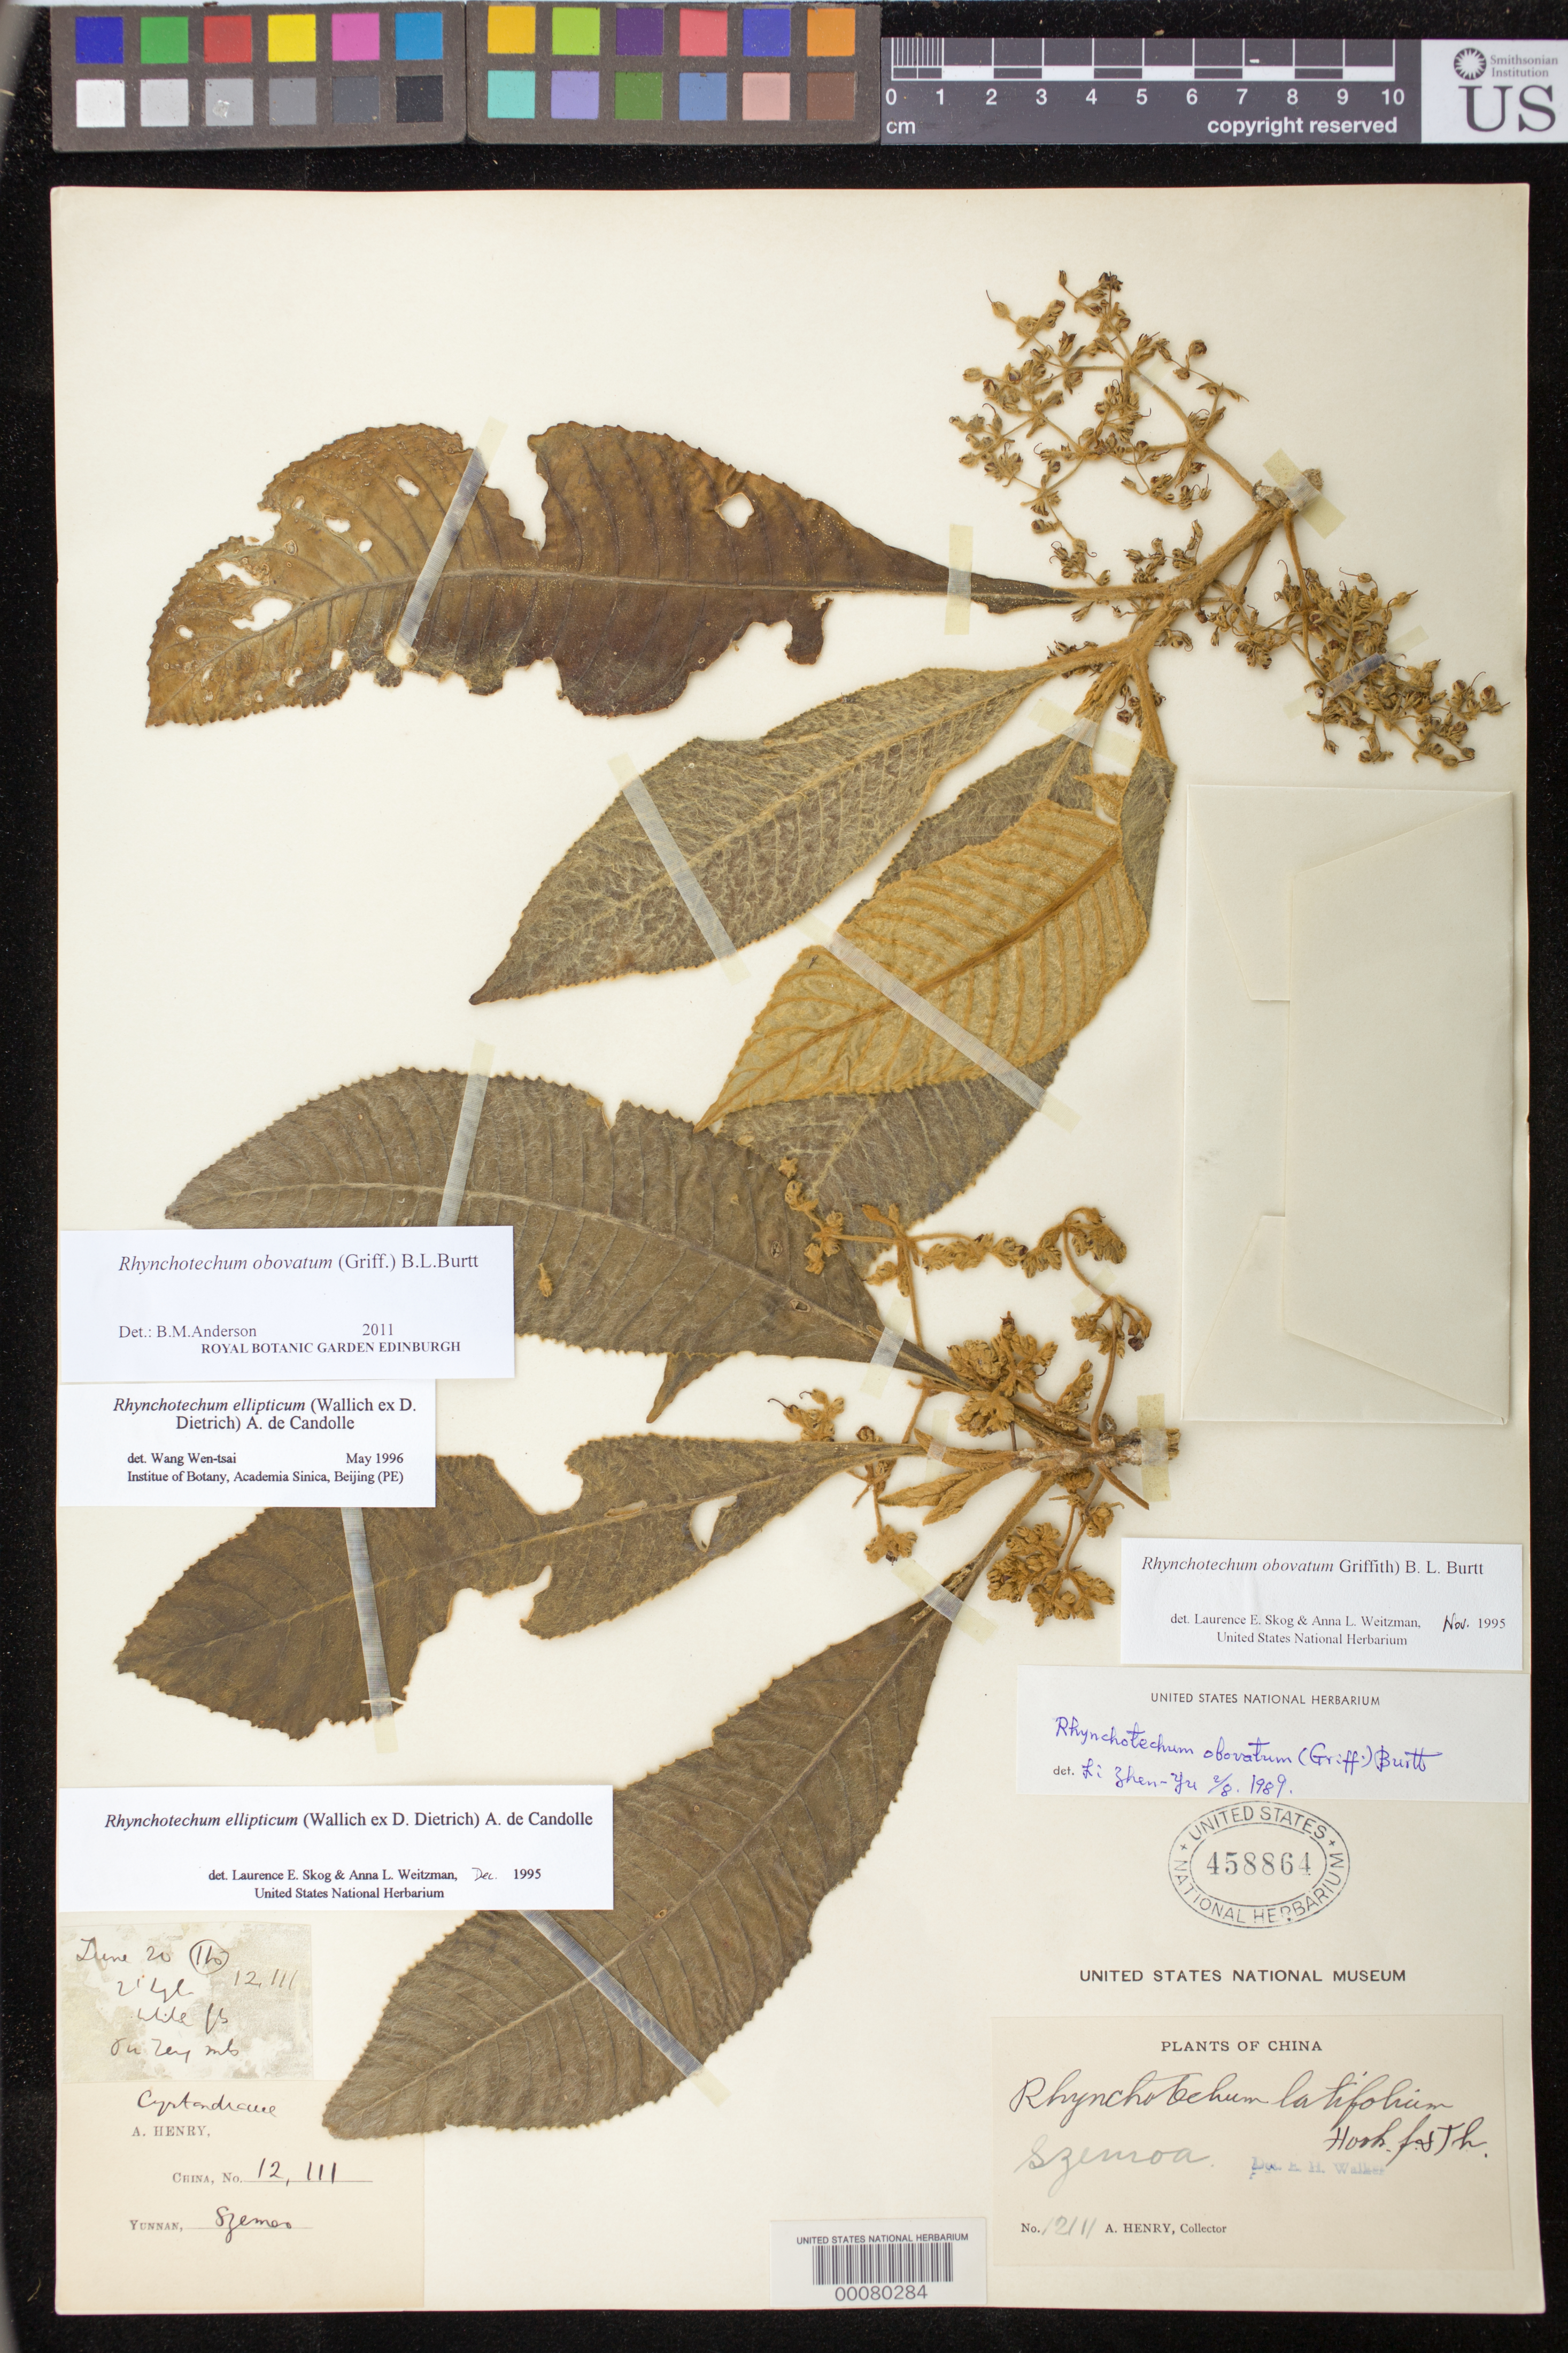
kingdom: Plantae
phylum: Tracheophyta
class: Magnoliopsida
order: Lamiales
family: Gesneriaceae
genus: Rhynchotechum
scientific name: Rhynchotechum obovatum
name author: (Griff.) B.L. Burtt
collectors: A. Henry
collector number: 12111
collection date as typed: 20 Jun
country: China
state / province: Yunnan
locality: Szemoa. Pu Teng mts. Ho.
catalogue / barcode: US 458864